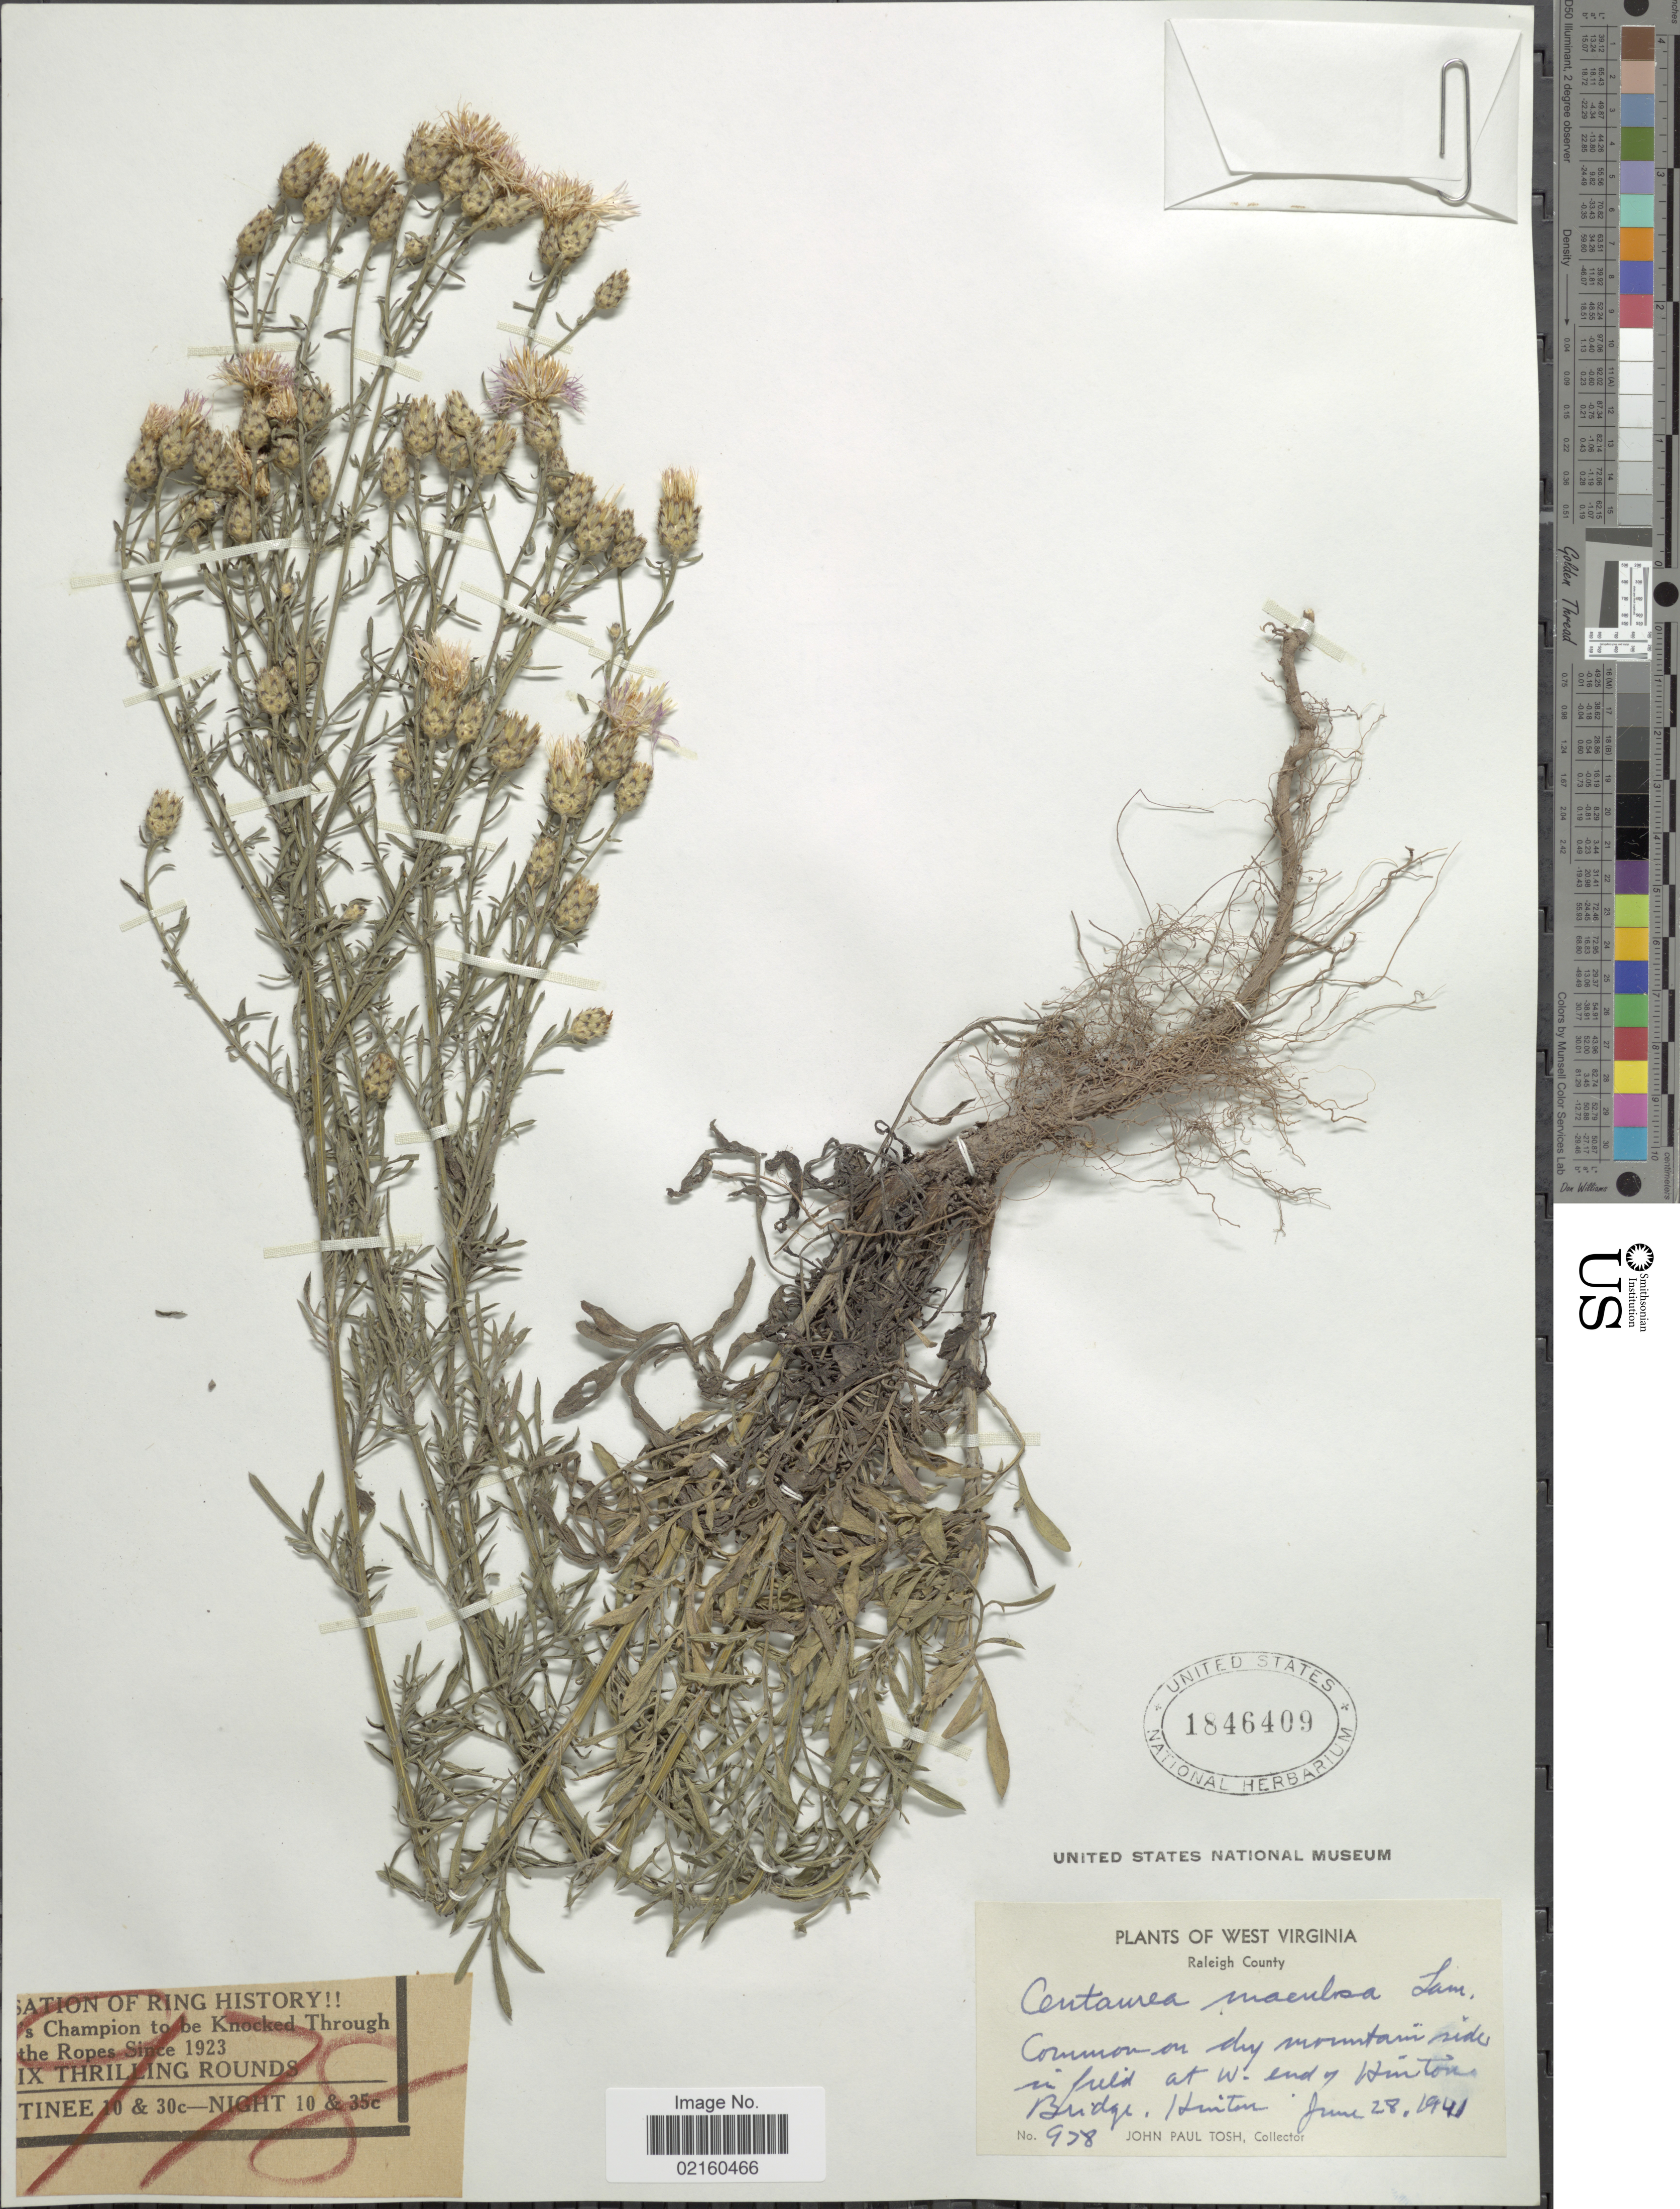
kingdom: Plantae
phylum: Tracheophyta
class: Magnoliopsida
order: Asterales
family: Asteraceae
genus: Centaurea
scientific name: Centaurea stoebe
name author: L.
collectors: J. Tosh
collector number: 958*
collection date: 1941-06-28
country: United States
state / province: West Virginia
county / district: Raleigh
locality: Raleigh County, W. end of Hintons Bridge, Hinton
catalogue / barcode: US 1846409